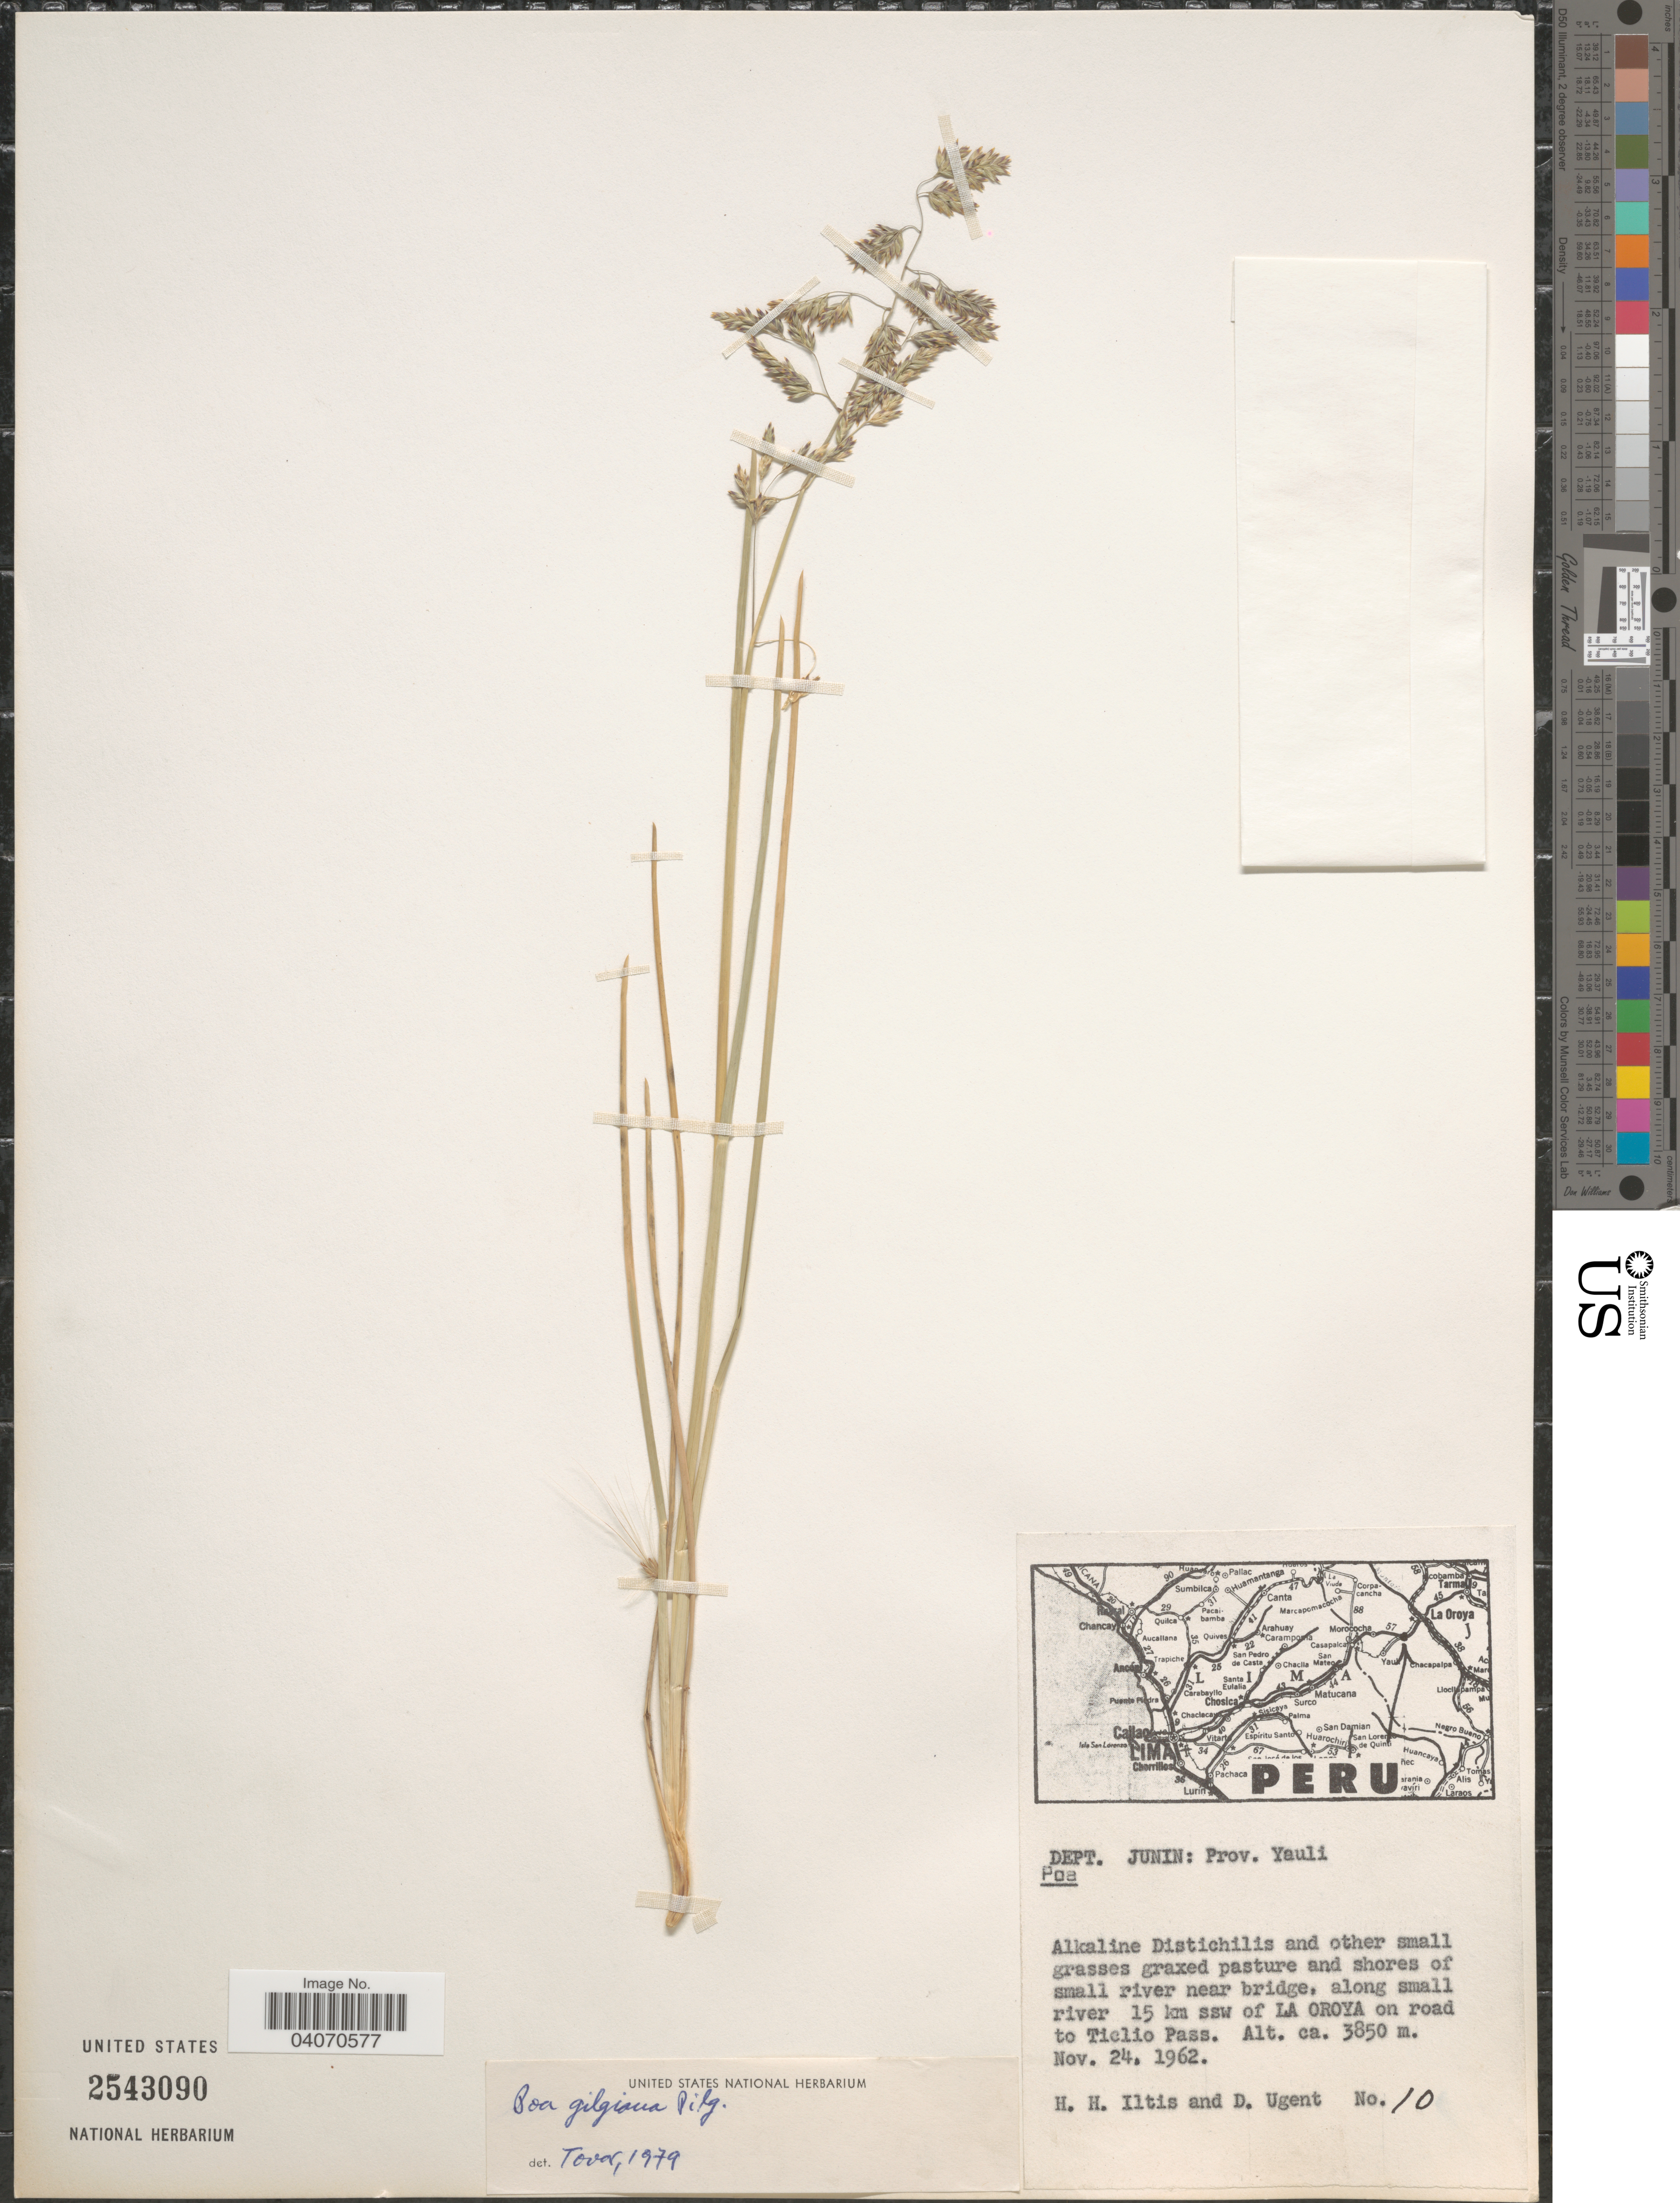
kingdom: Plantae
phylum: Tracheophyta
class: Liliopsida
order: Poales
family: Poaceae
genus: Poa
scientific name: Poa gilgiana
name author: Pilg.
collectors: H. H. Iltis & D. Ugent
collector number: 10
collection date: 1962-11-24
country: Peru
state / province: Junín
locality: Dept. Junin: Prov. Yauli. Pasture and shores of small river near bridge, along small river 15 km ssw of La Oroya on road to Ticlio Pass.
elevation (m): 3850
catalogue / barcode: US 2543090